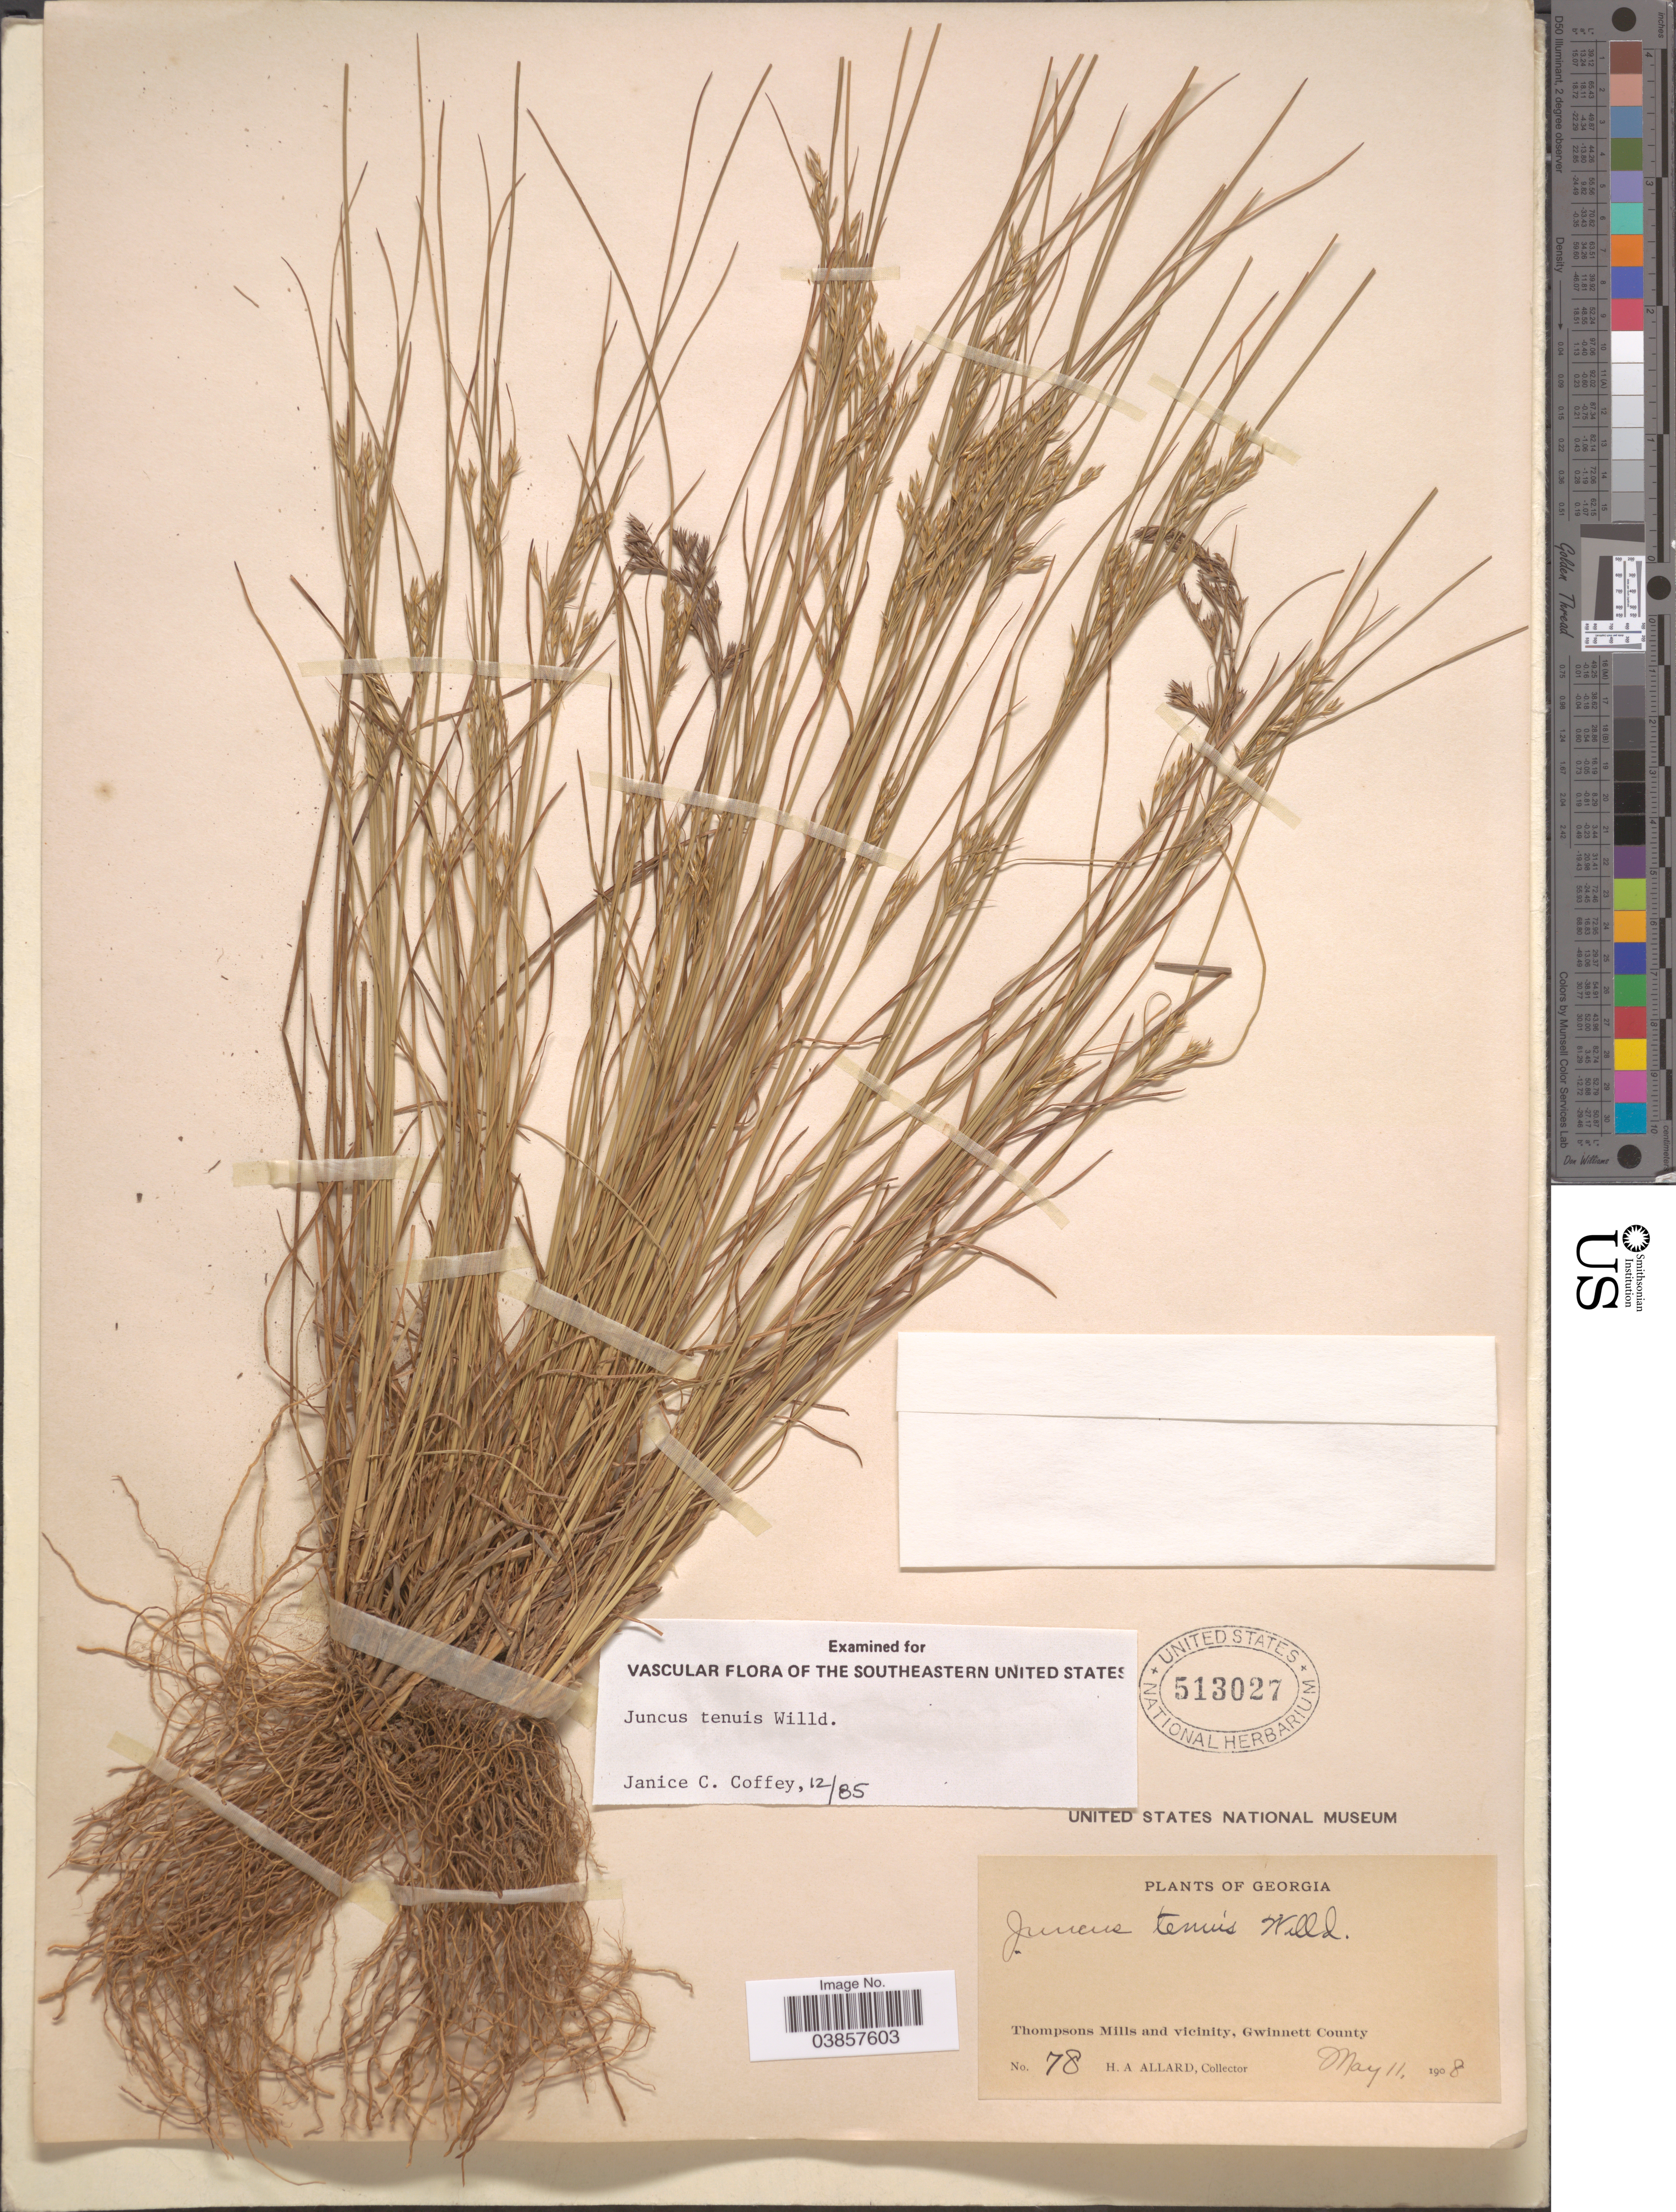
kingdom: Plantae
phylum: Tracheophyta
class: Liliopsida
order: Poales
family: Juncaceae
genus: Juncus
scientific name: Juncus tenuis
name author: Willd.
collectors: H. A. Allard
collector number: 78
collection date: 1908-05-11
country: United States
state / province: Georgia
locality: Thompsons Mills and vicinity, Gwinnett County.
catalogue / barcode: US 513027